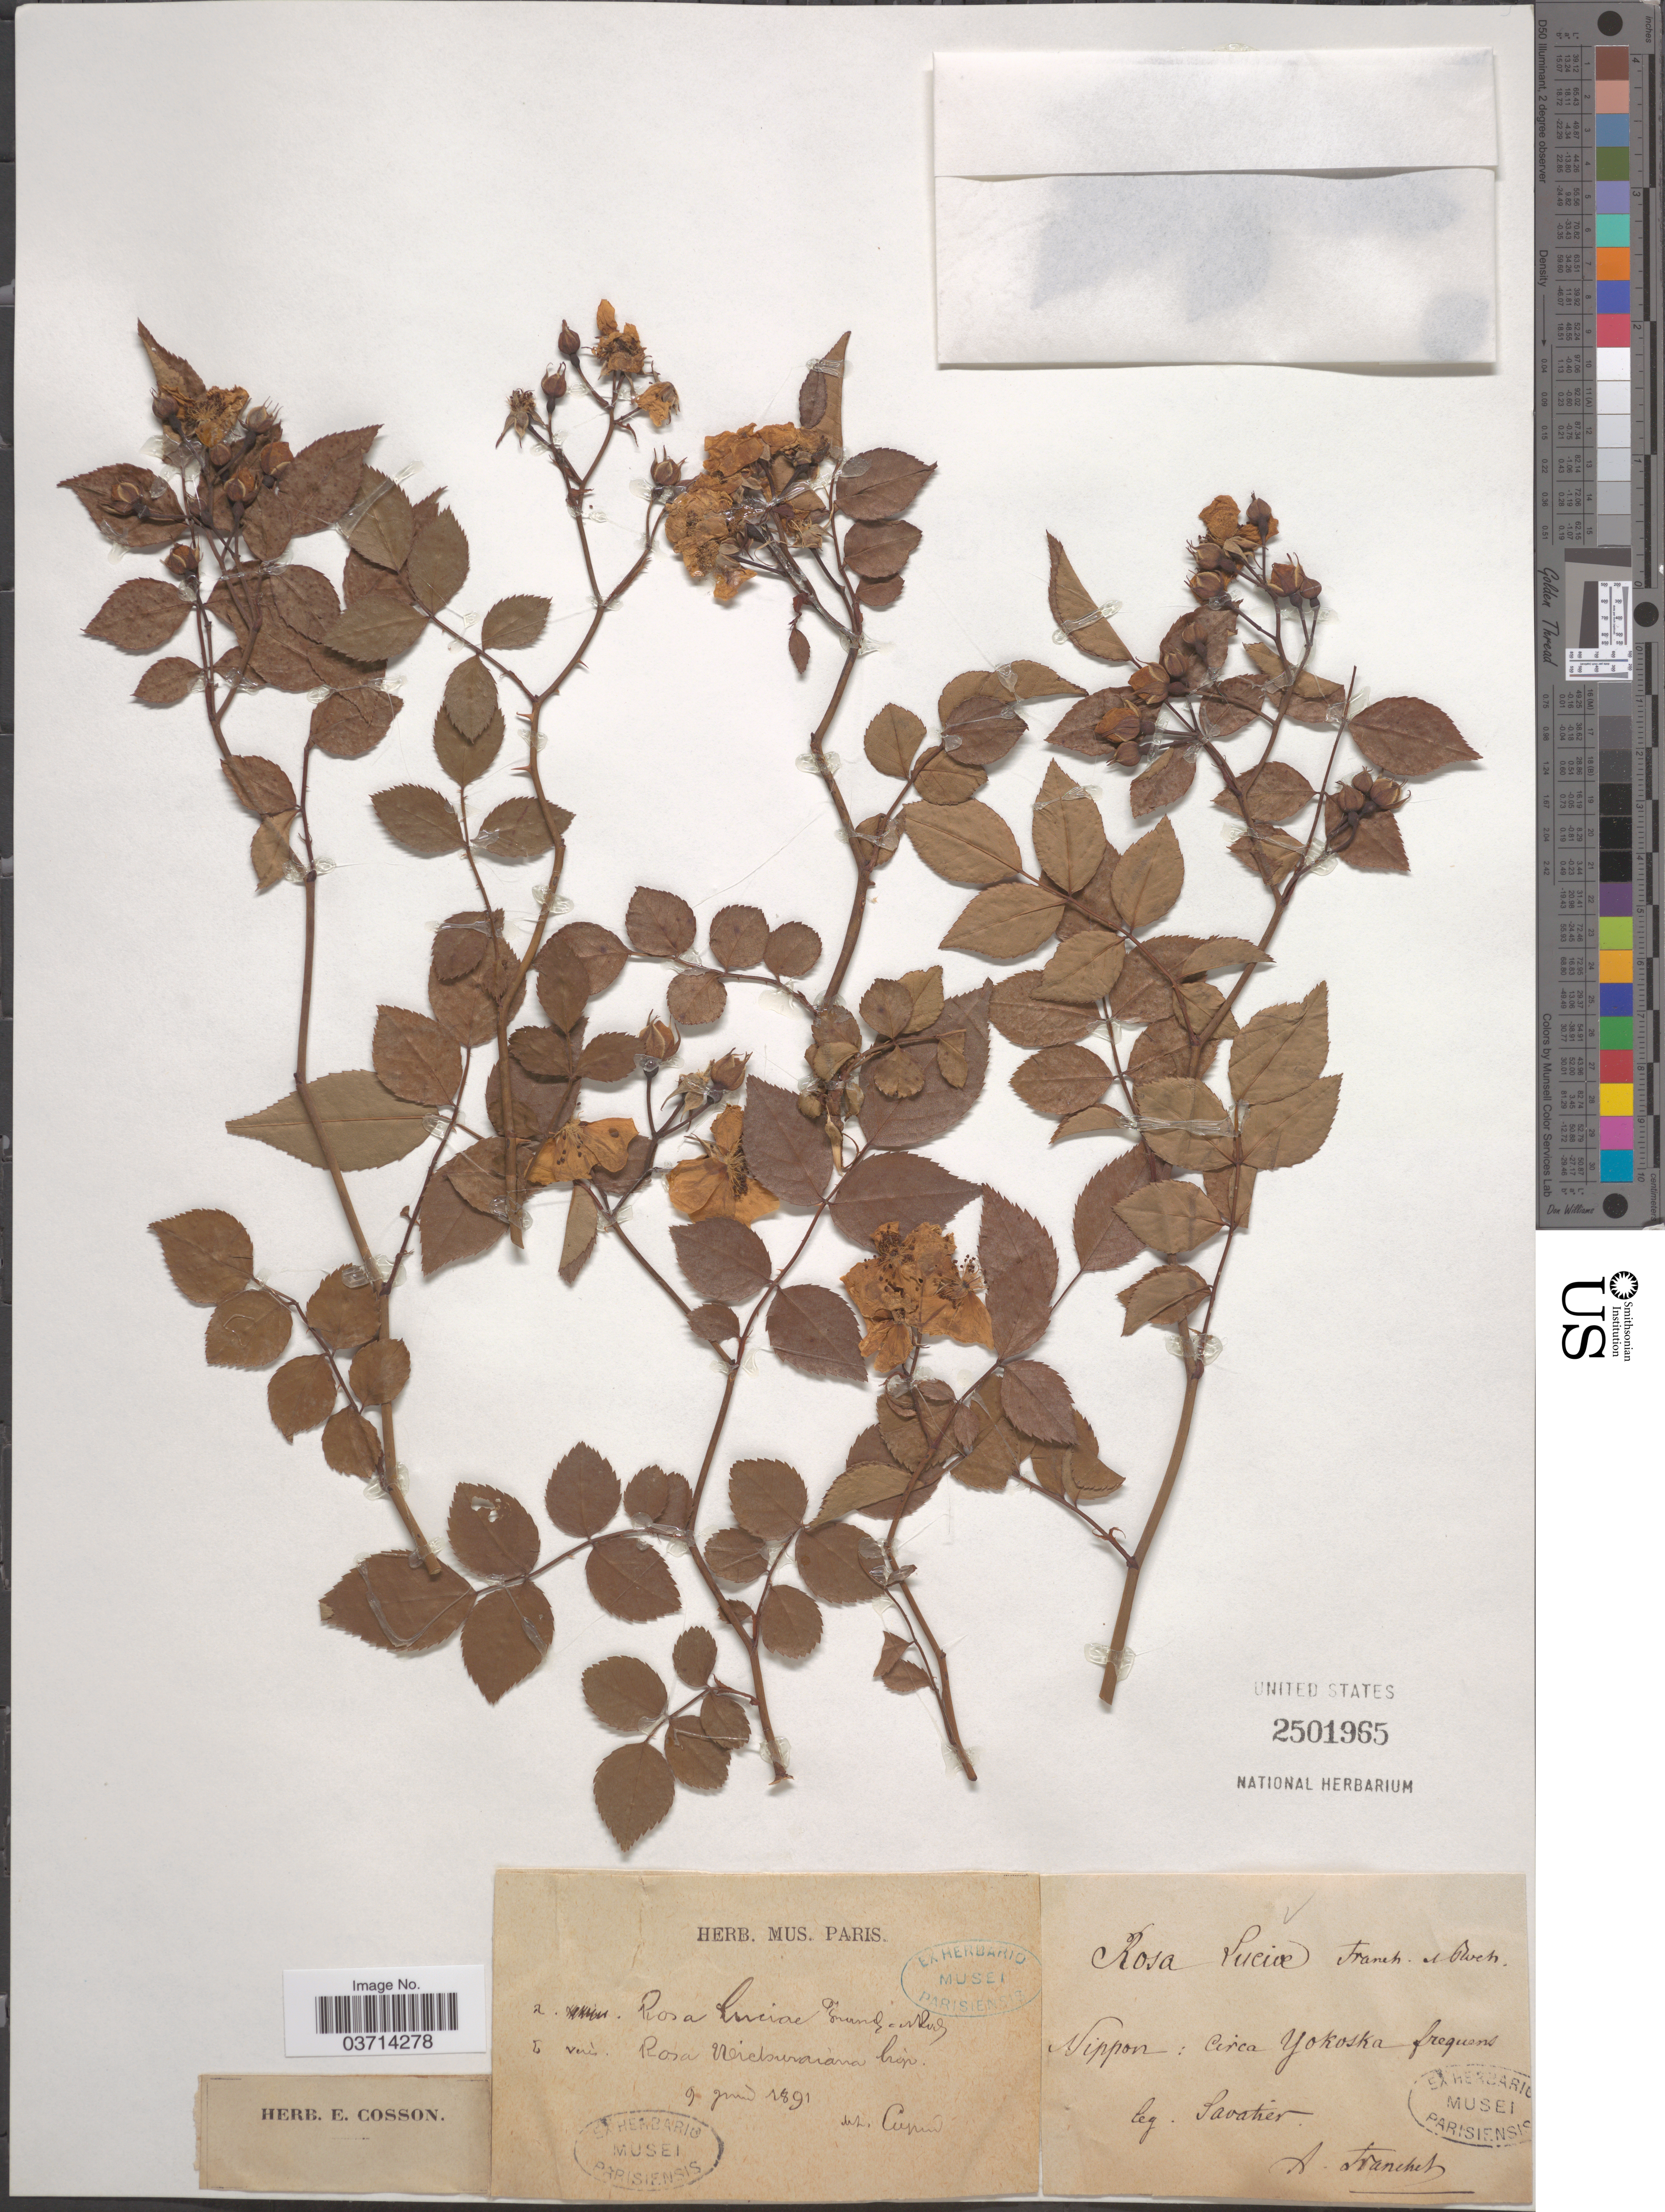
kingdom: Plantae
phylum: Tracheophyta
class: Magnoliopsida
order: Rosales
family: Rosaceae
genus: Rosa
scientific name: Rosa luciae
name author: Franch. & Rochebr.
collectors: Savatier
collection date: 1891-06-09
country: Japan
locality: Nippon: circa Yokoska.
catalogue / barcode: US 2501965